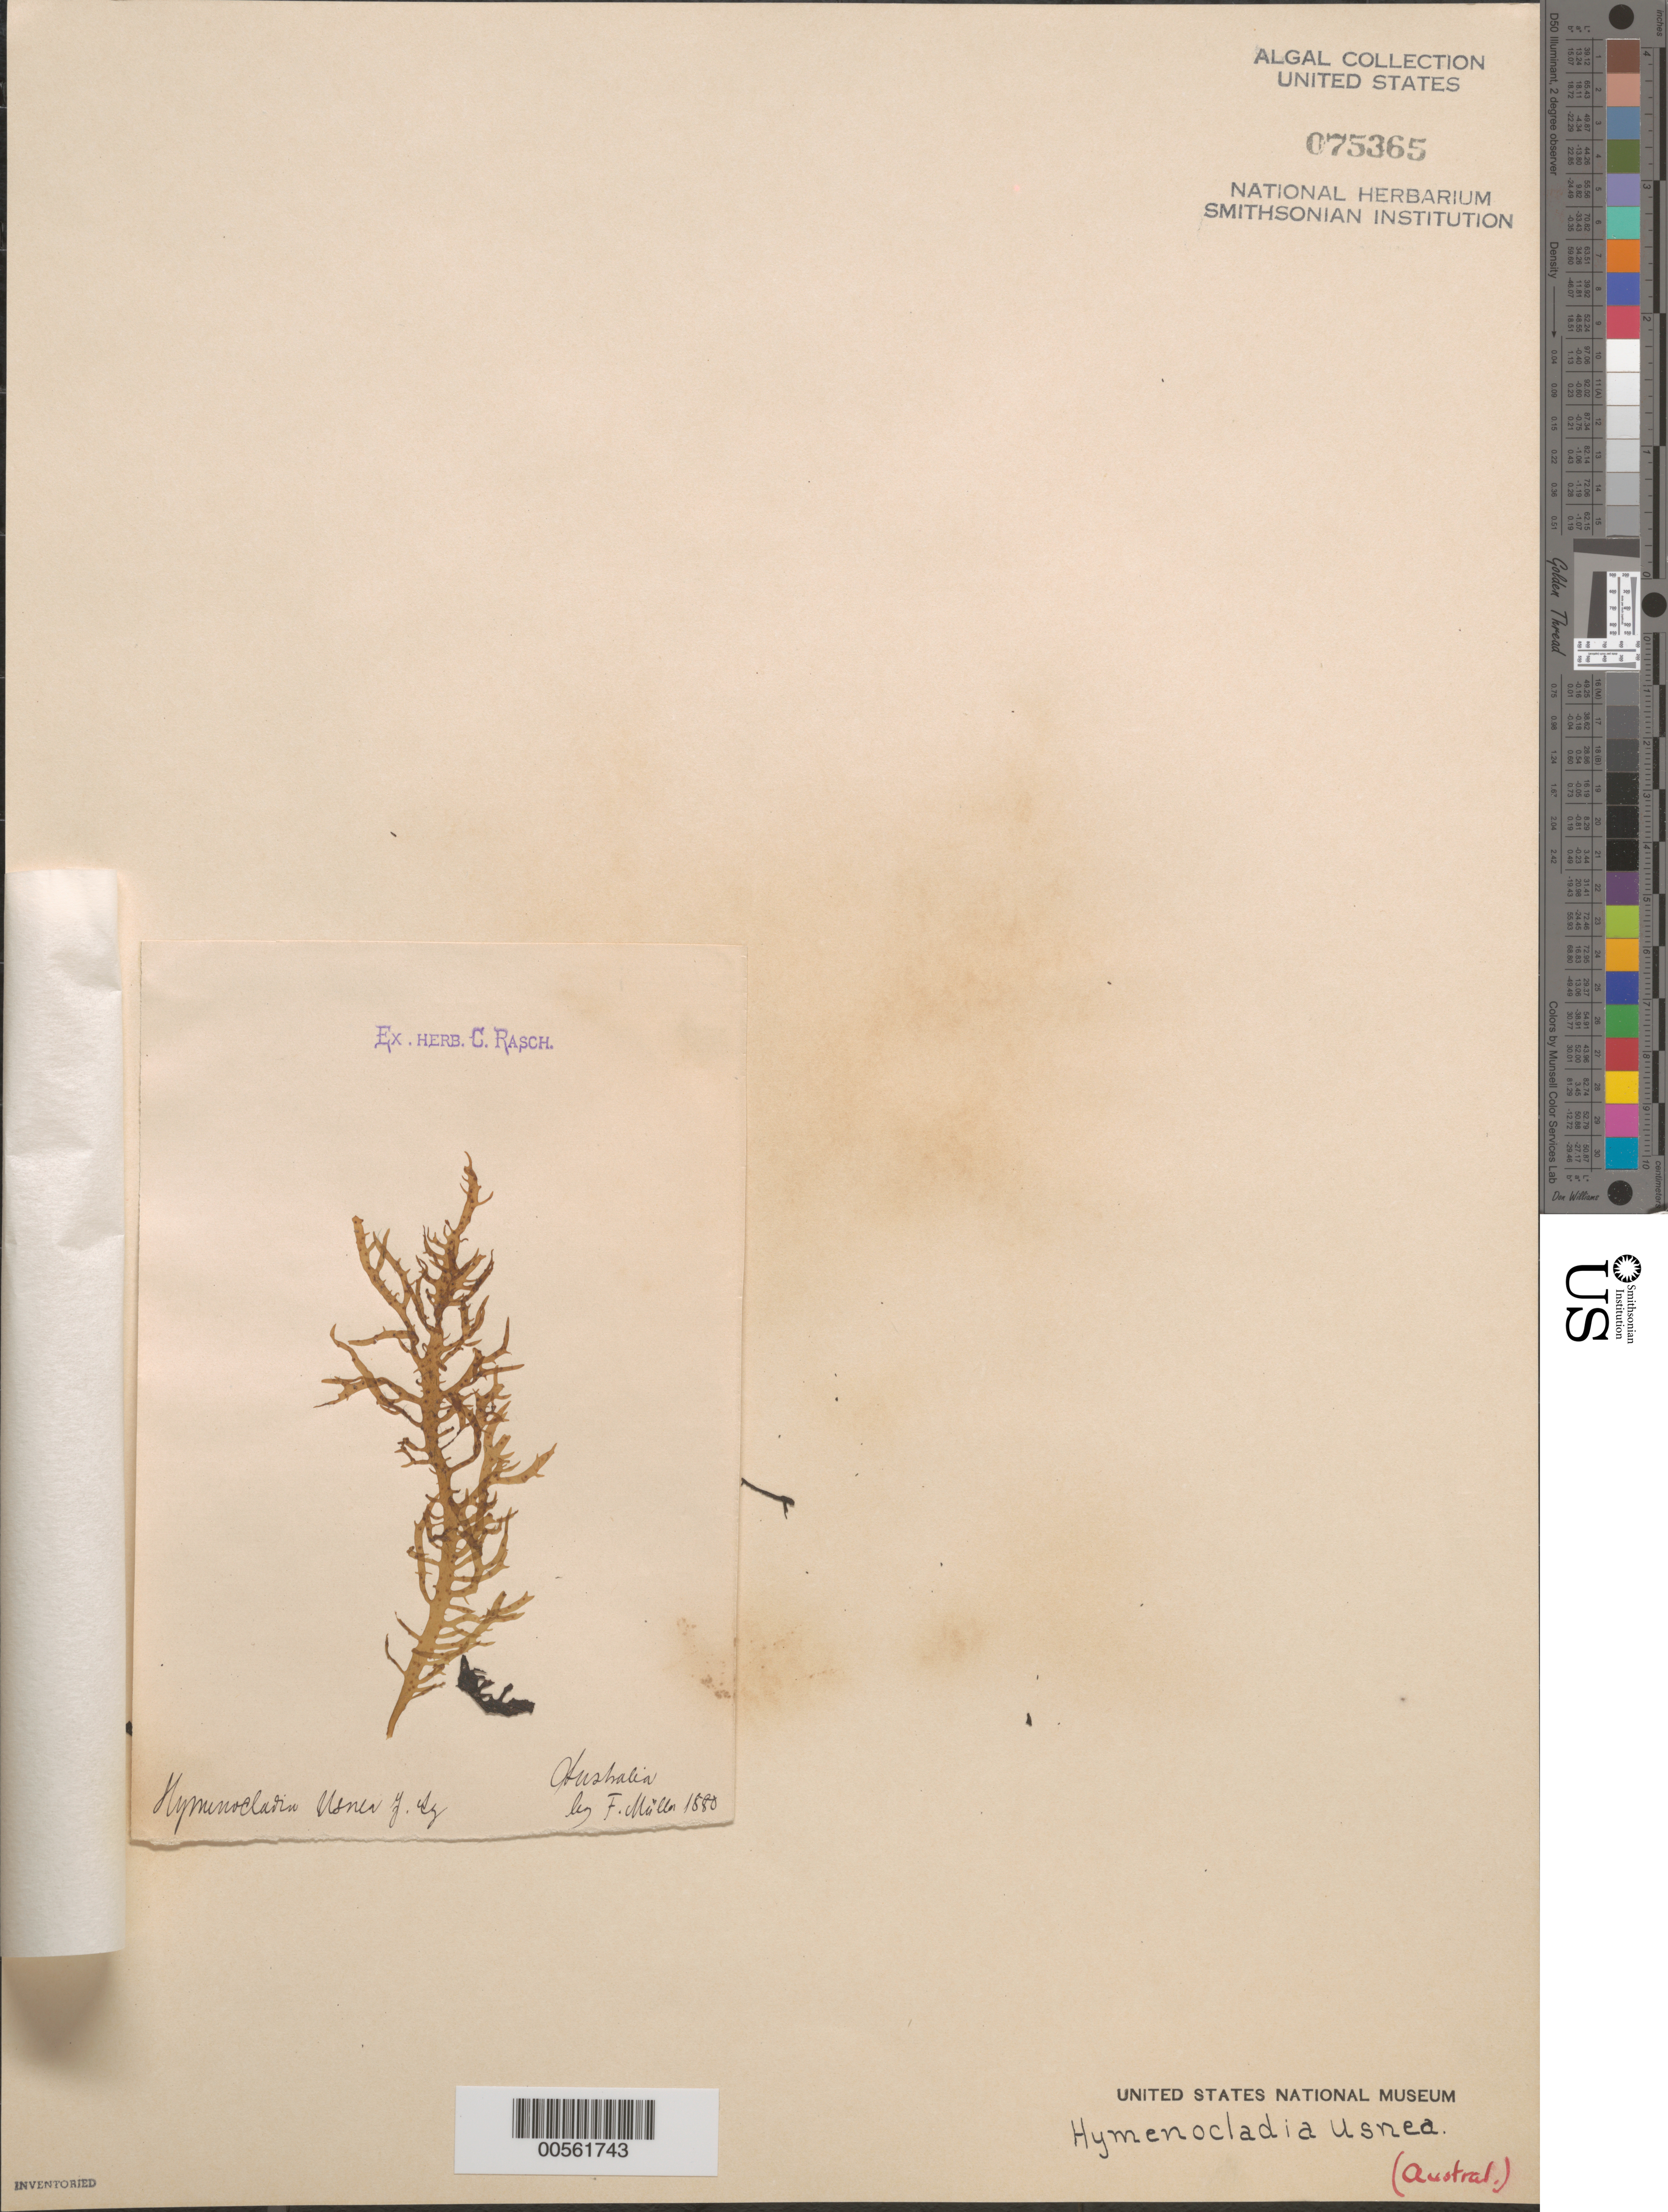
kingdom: Plantae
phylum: Rhodophyta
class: Florideophyceae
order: Rhodymeniales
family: Hymenocladiaceae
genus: Hymenocladia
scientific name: Hymenocladia usnea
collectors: F. Mueller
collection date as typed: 1880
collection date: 1880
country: Australia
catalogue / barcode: US 75365